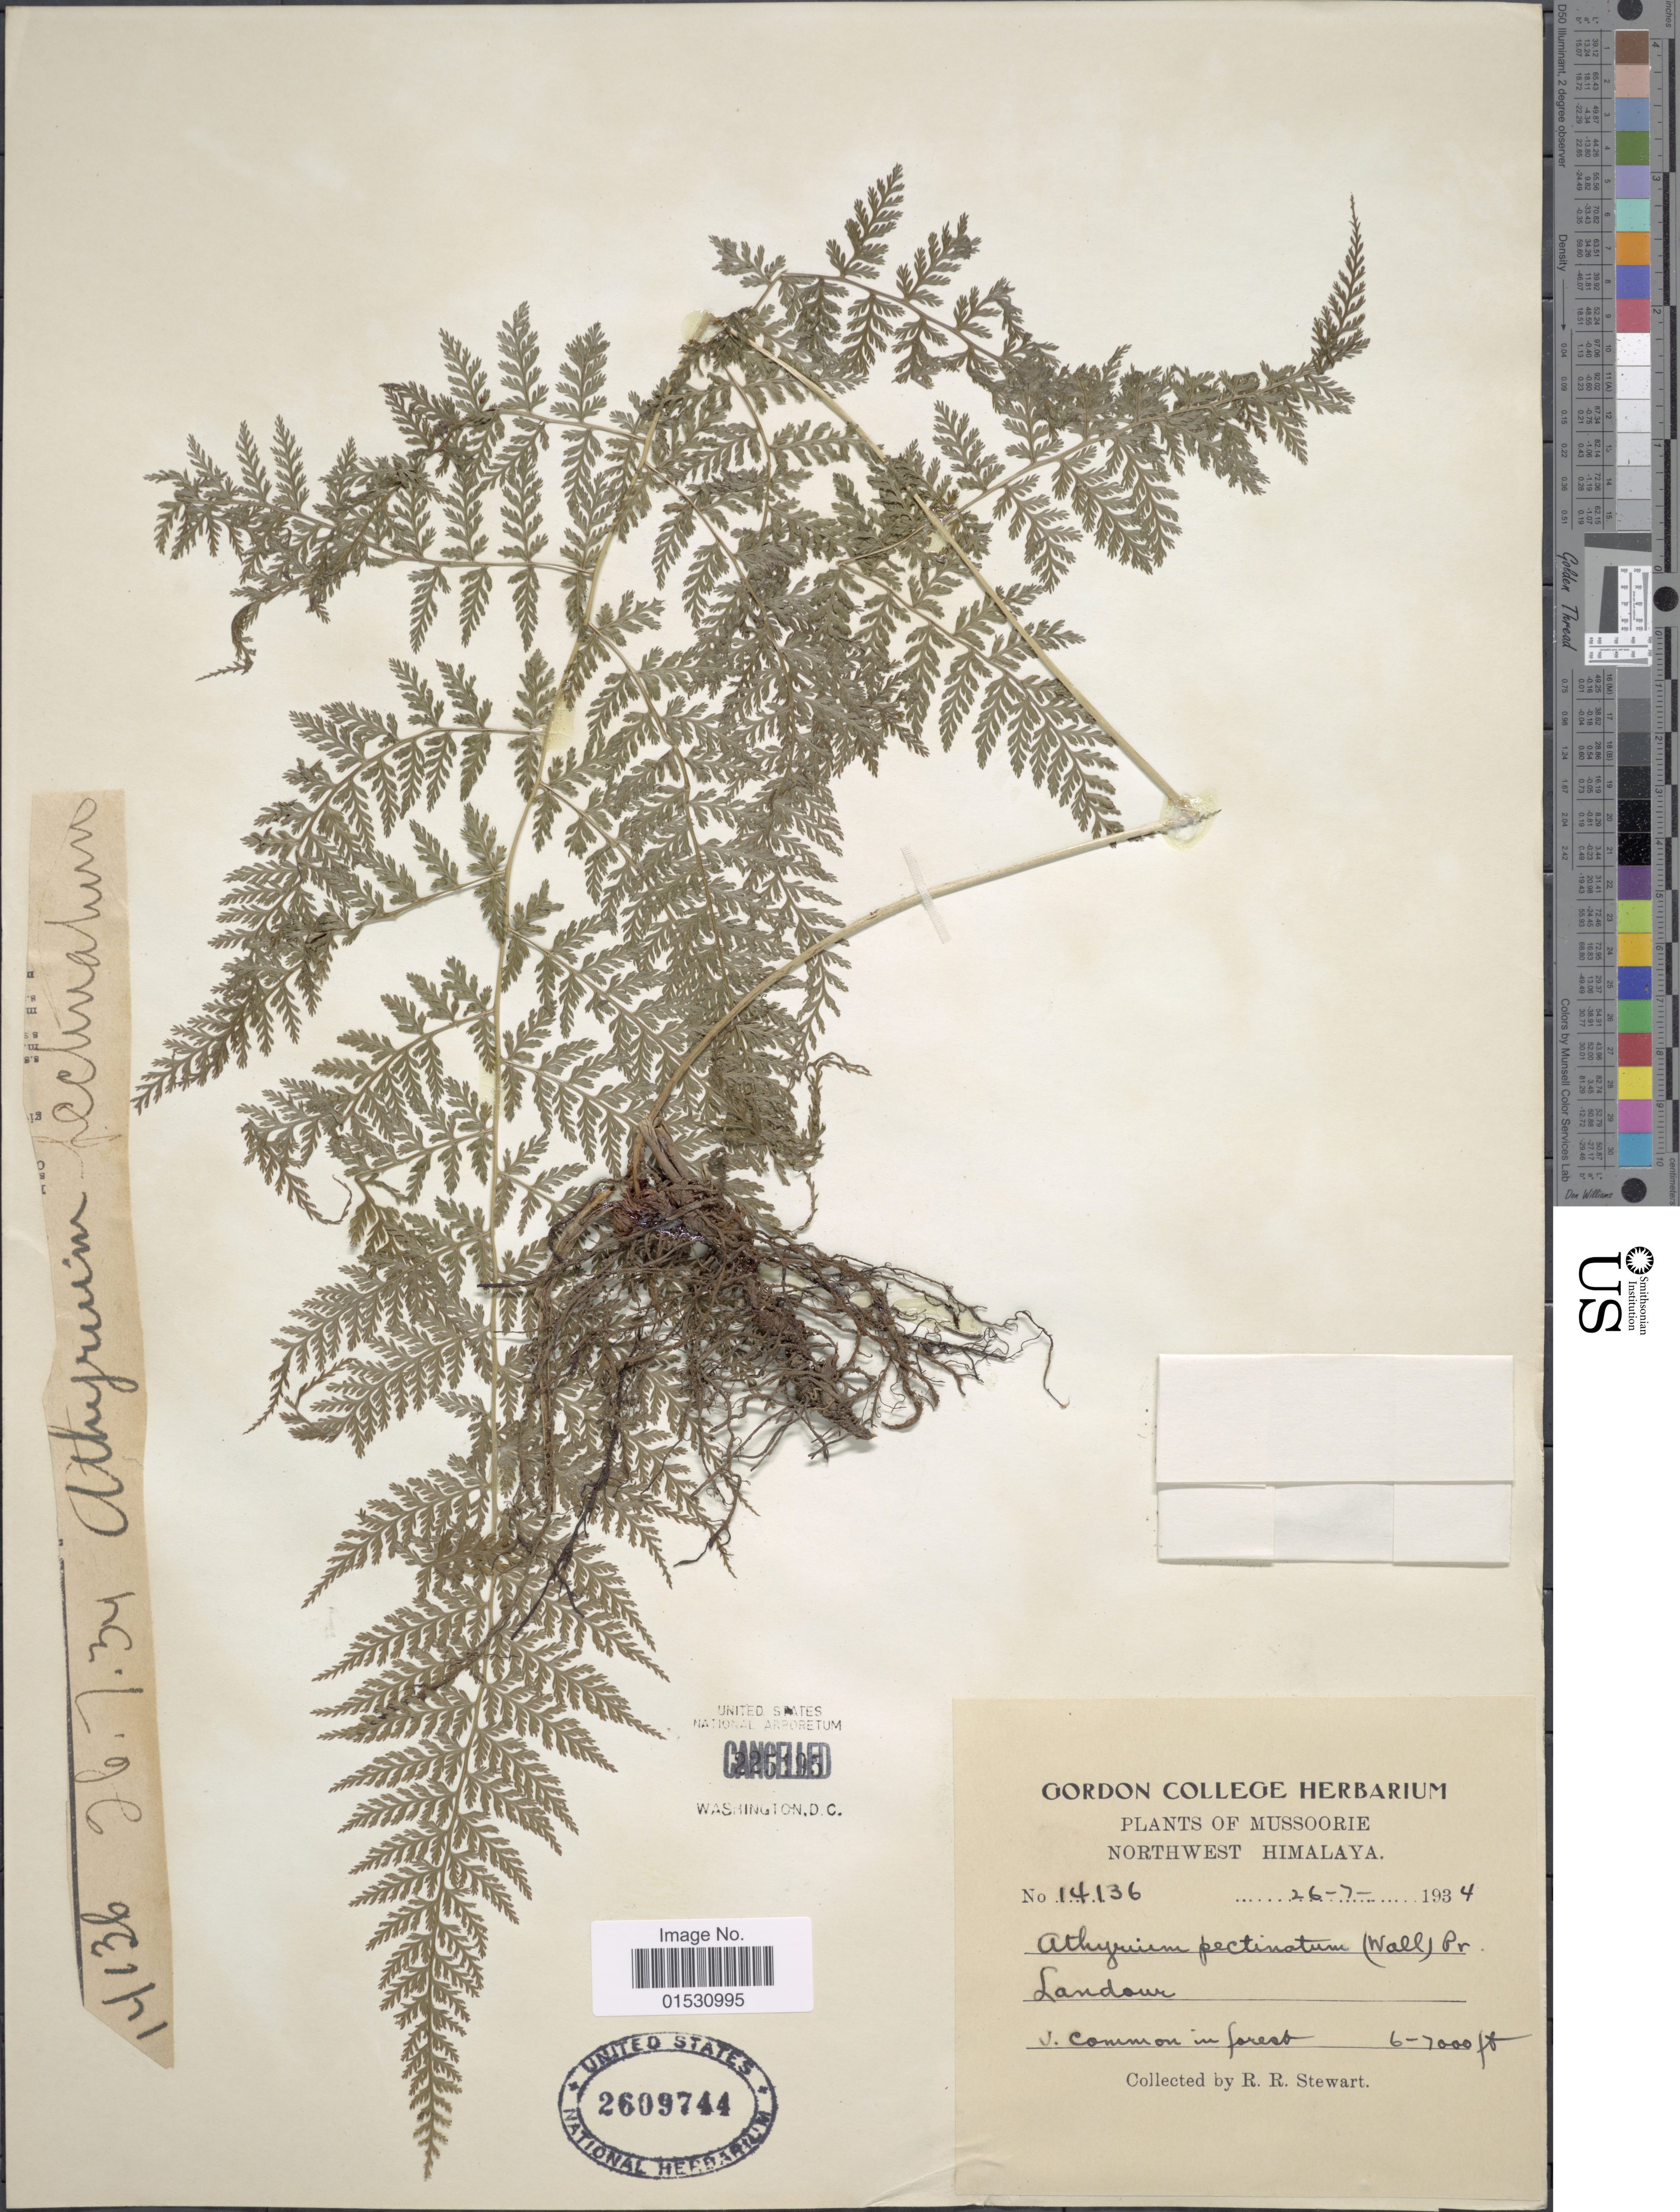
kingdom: Plantae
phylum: Tracheophyta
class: Polypodiopsida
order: Polypodiales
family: Athyriaceae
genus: Athyrium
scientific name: Athyrium pectinatum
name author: (Wall. ex C. Hope) C. Presl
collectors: R. R. Stewart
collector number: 14136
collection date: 1934-07-26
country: India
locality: Mussoorie. Northwest Himalaya. Landour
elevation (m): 1829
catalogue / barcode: US 2609744